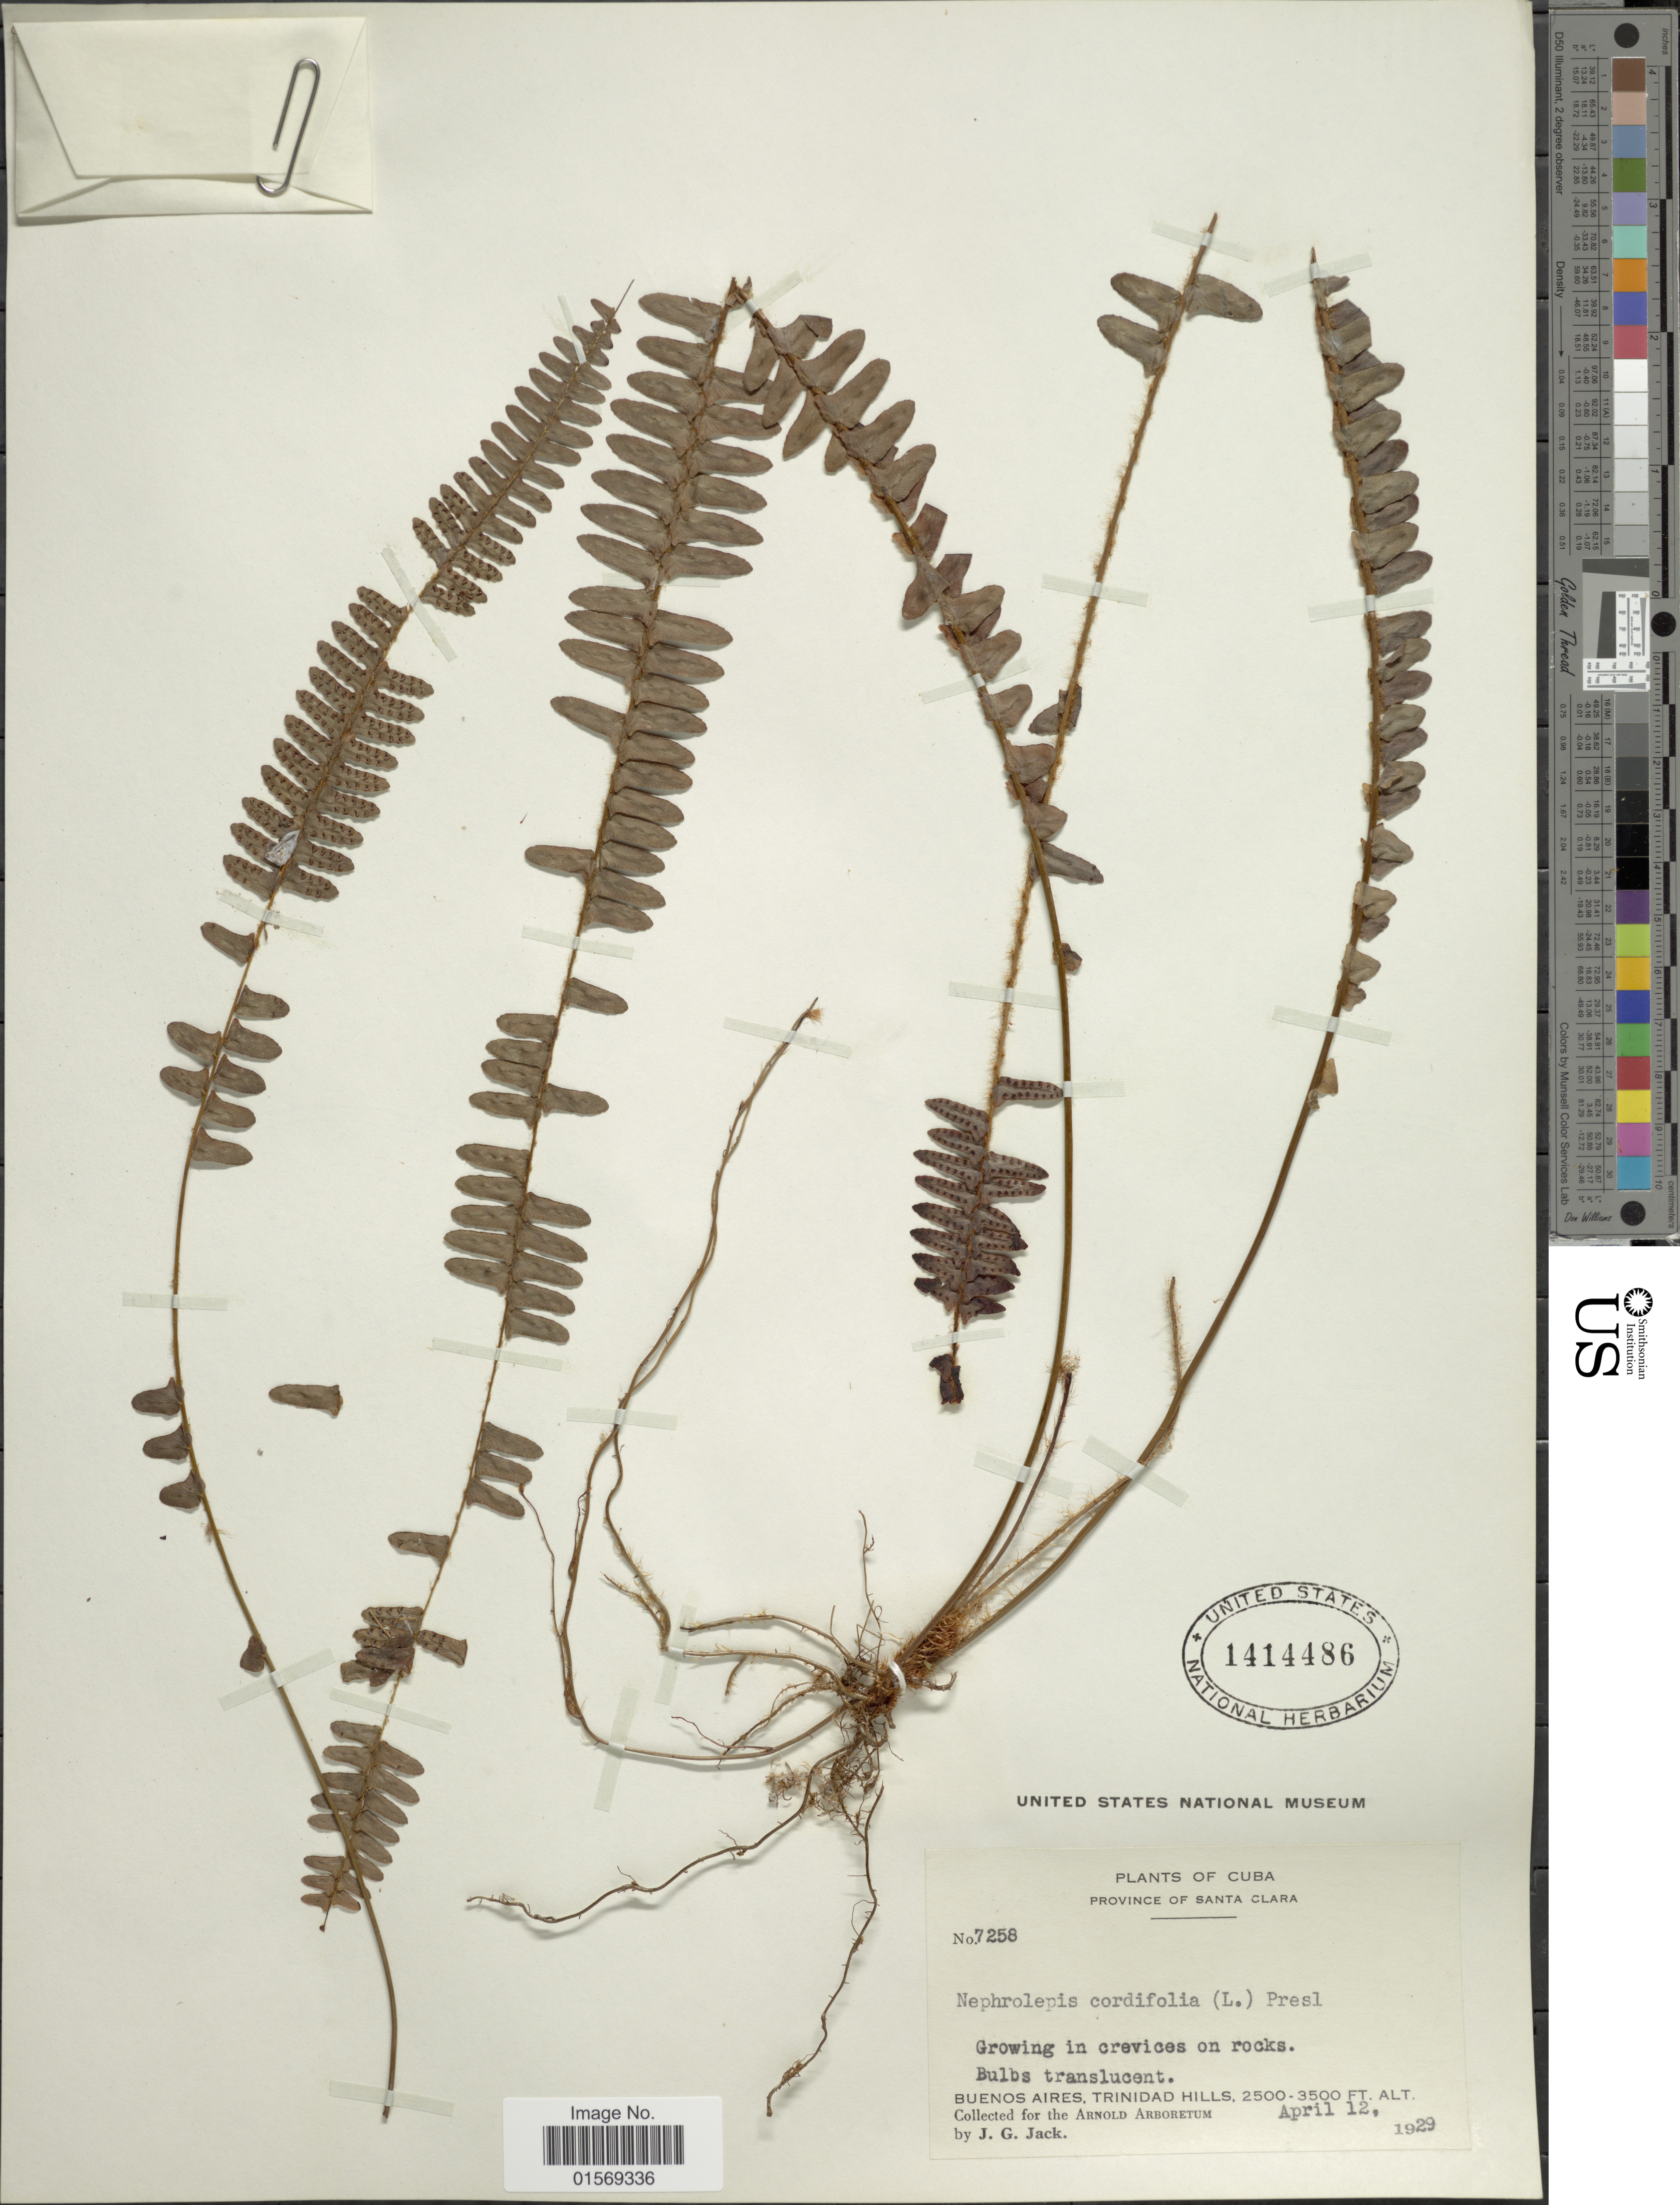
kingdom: Plantae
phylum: Tracheophyta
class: Polypodiopsida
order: Polypodiales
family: Nephrolepidaceae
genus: Nephrolepis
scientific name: Nephrolepis cordifolia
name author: (L.) C. Presl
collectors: J. G. Jack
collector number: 7258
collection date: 1929-04-12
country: Cuba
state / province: Las Villas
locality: Cuba, Province of Santa Clara. Buenos Aires, Trinidad Hills.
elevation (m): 762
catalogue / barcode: US 1414486